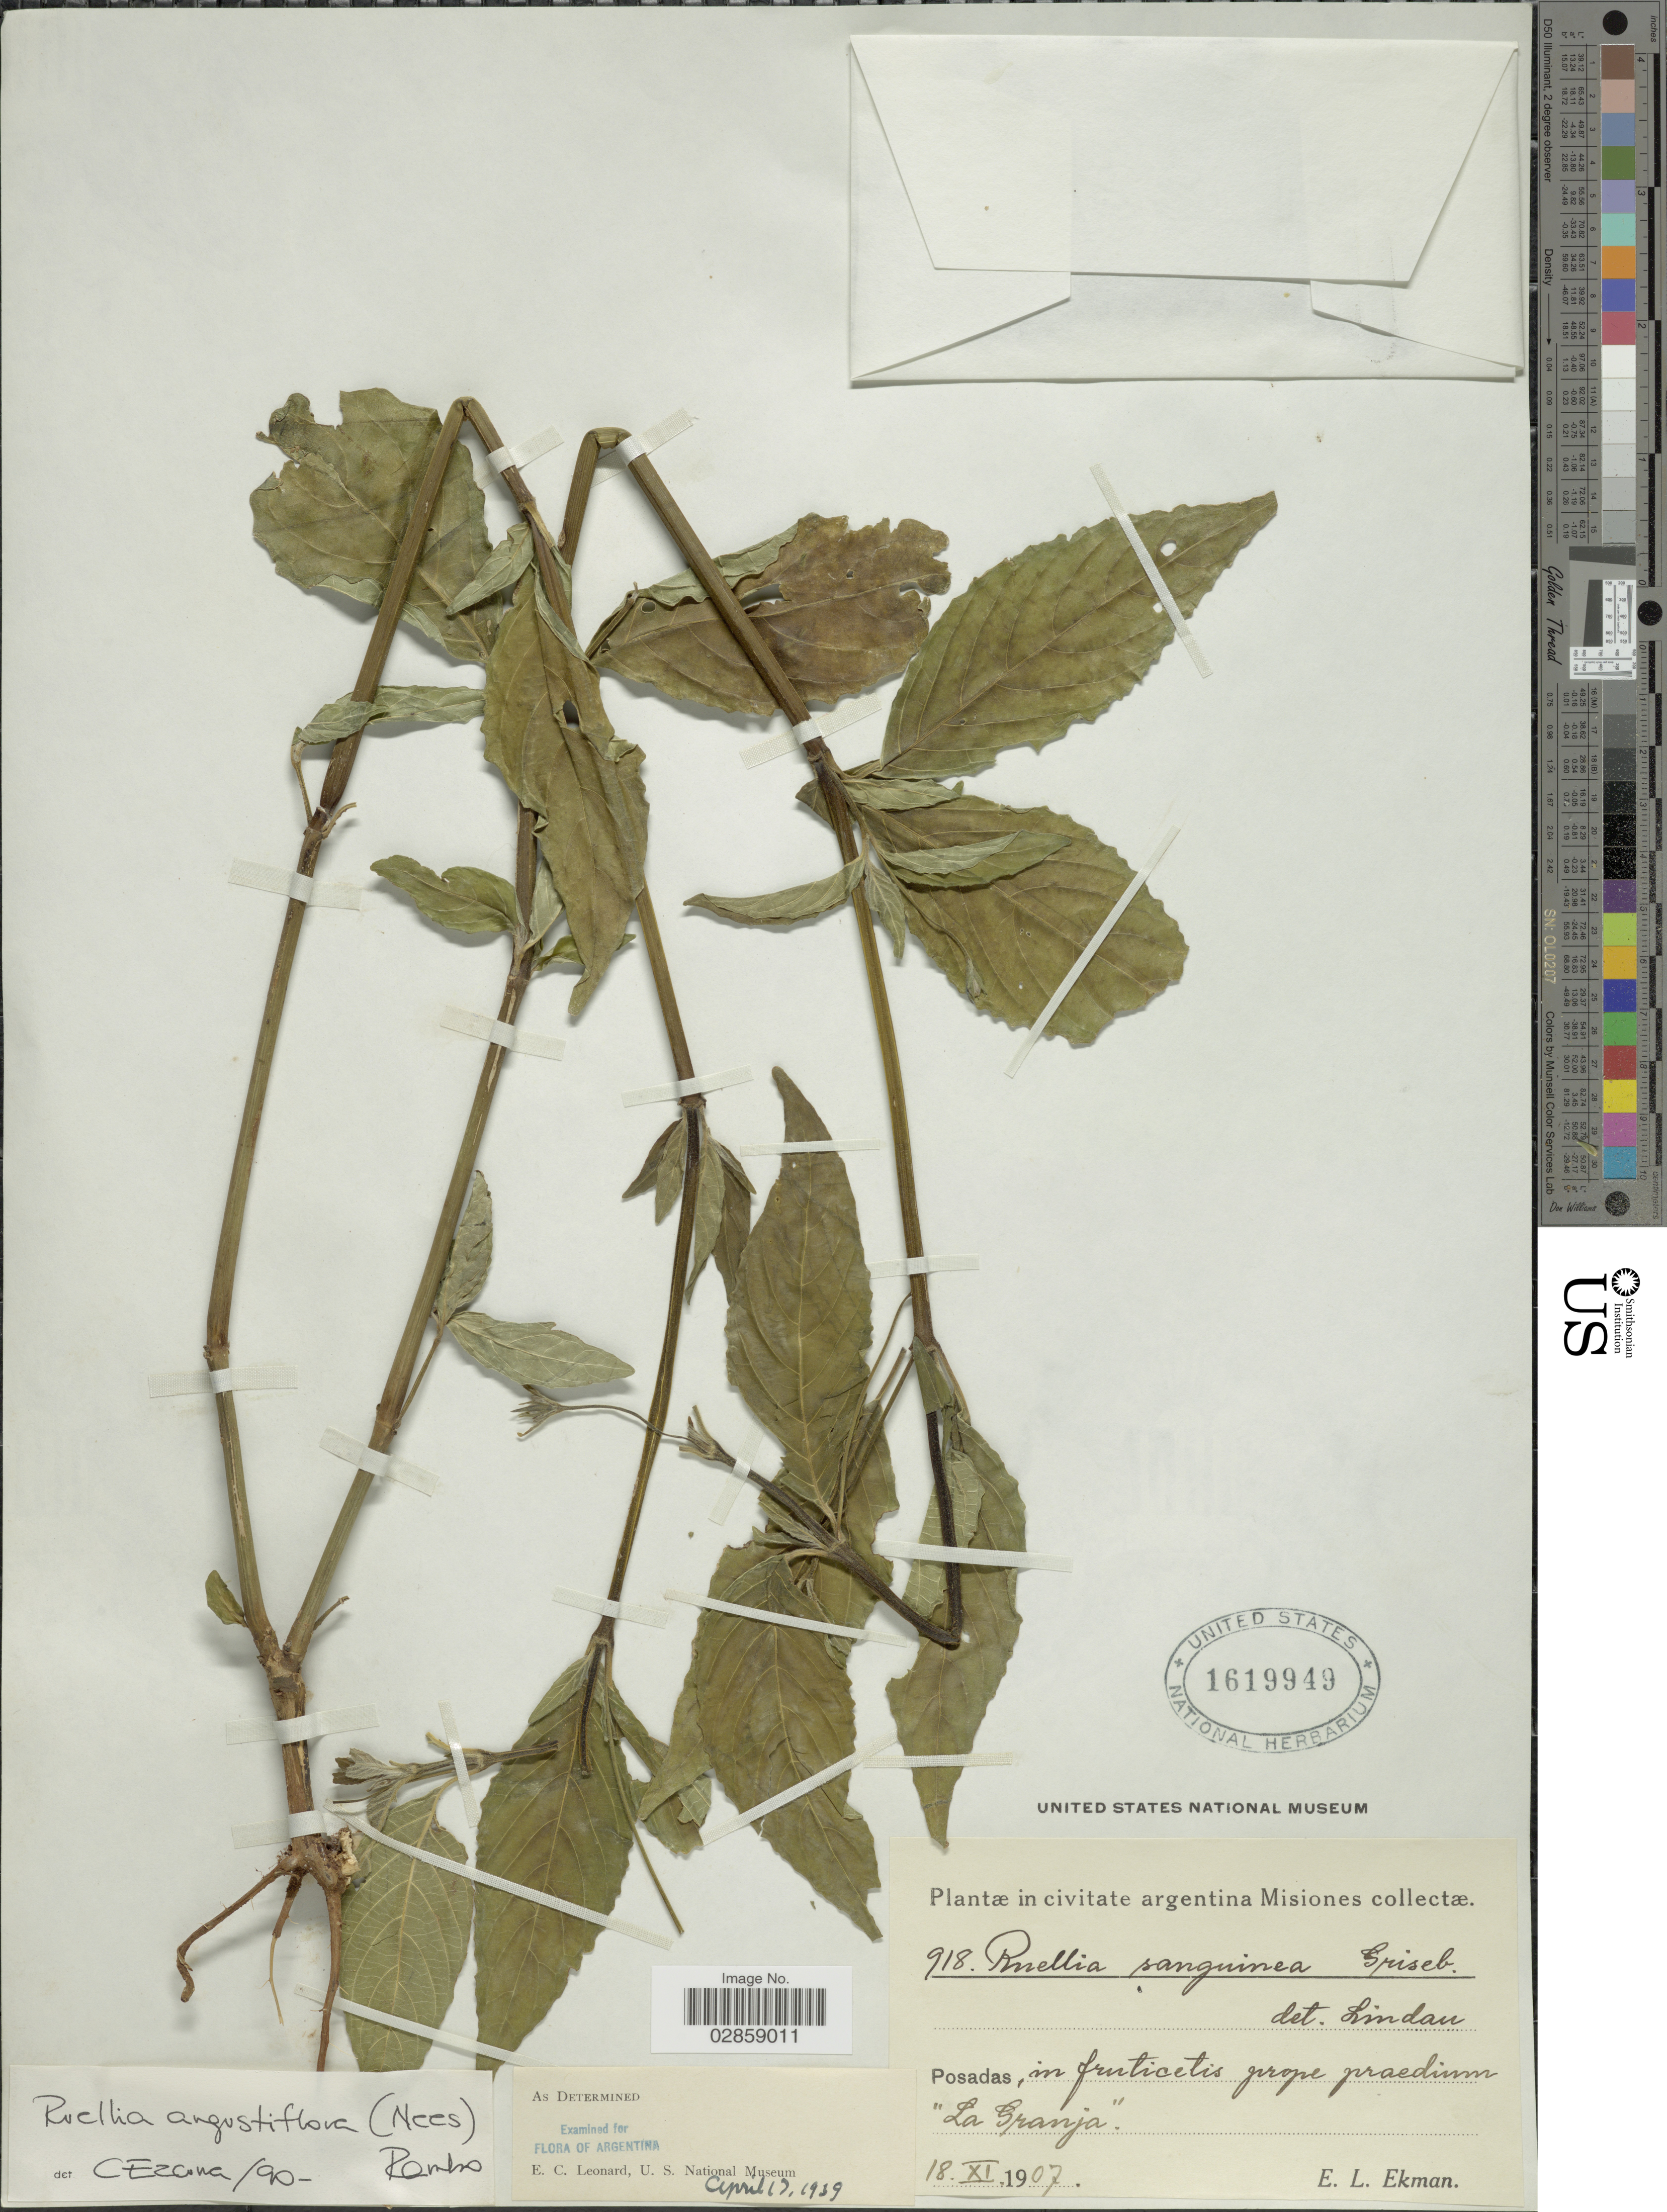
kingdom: Plantae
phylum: Tracheophyta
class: Magnoliopsida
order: Lamiales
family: Acanthaceae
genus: Ruellia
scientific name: Ruellia angustiflora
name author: (Nees) Lindau ex Rambo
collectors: E. L. Ekman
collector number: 918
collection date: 1907-11-18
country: Argentina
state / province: Misiones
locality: Posadas, prope praedium "La Granja".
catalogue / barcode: US 1619949